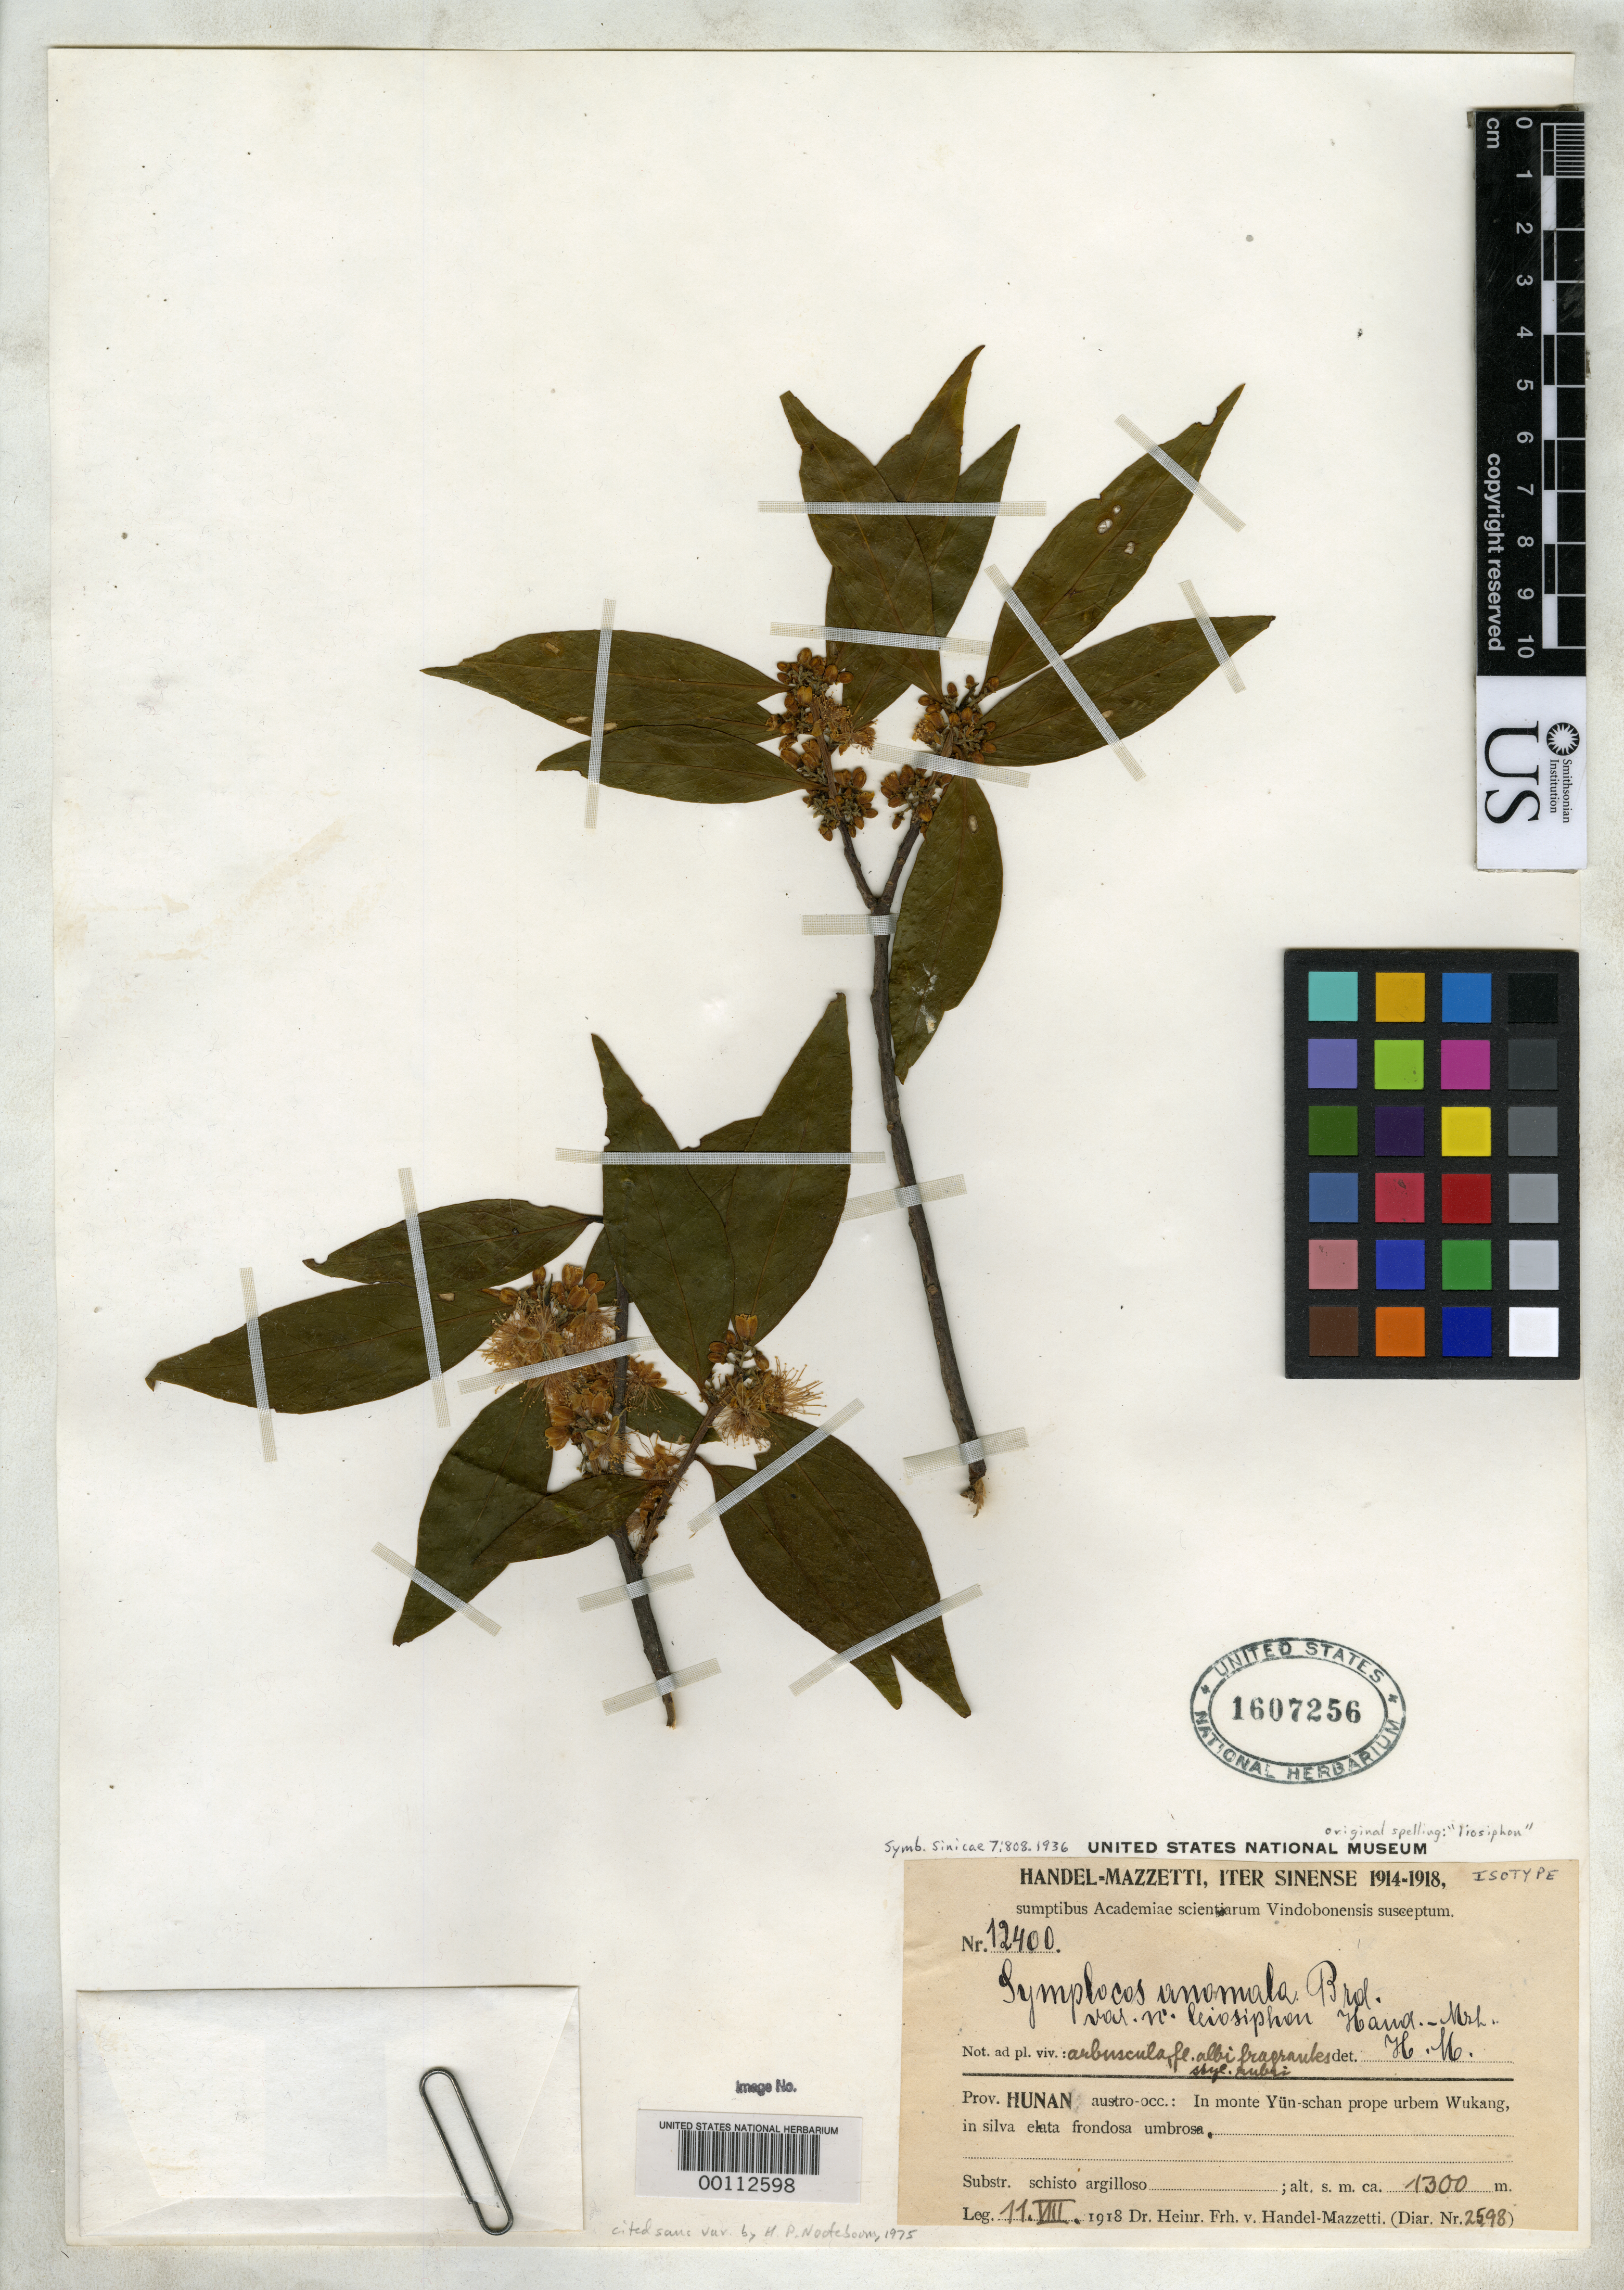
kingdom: Plantae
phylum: Tracheophyta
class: Magnoliopsida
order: Ericales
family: Symplocaceae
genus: Symplocos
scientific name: Symplocos anomala var. leiosiphon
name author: Hand.-Mazz.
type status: Isotype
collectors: H. Handel-Mazzetti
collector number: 12400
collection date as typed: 11 Jul 1918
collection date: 1918-07-11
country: China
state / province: Henan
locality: Monte Yun-Schan, near Wukang.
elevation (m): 1300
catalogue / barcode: US 1607256